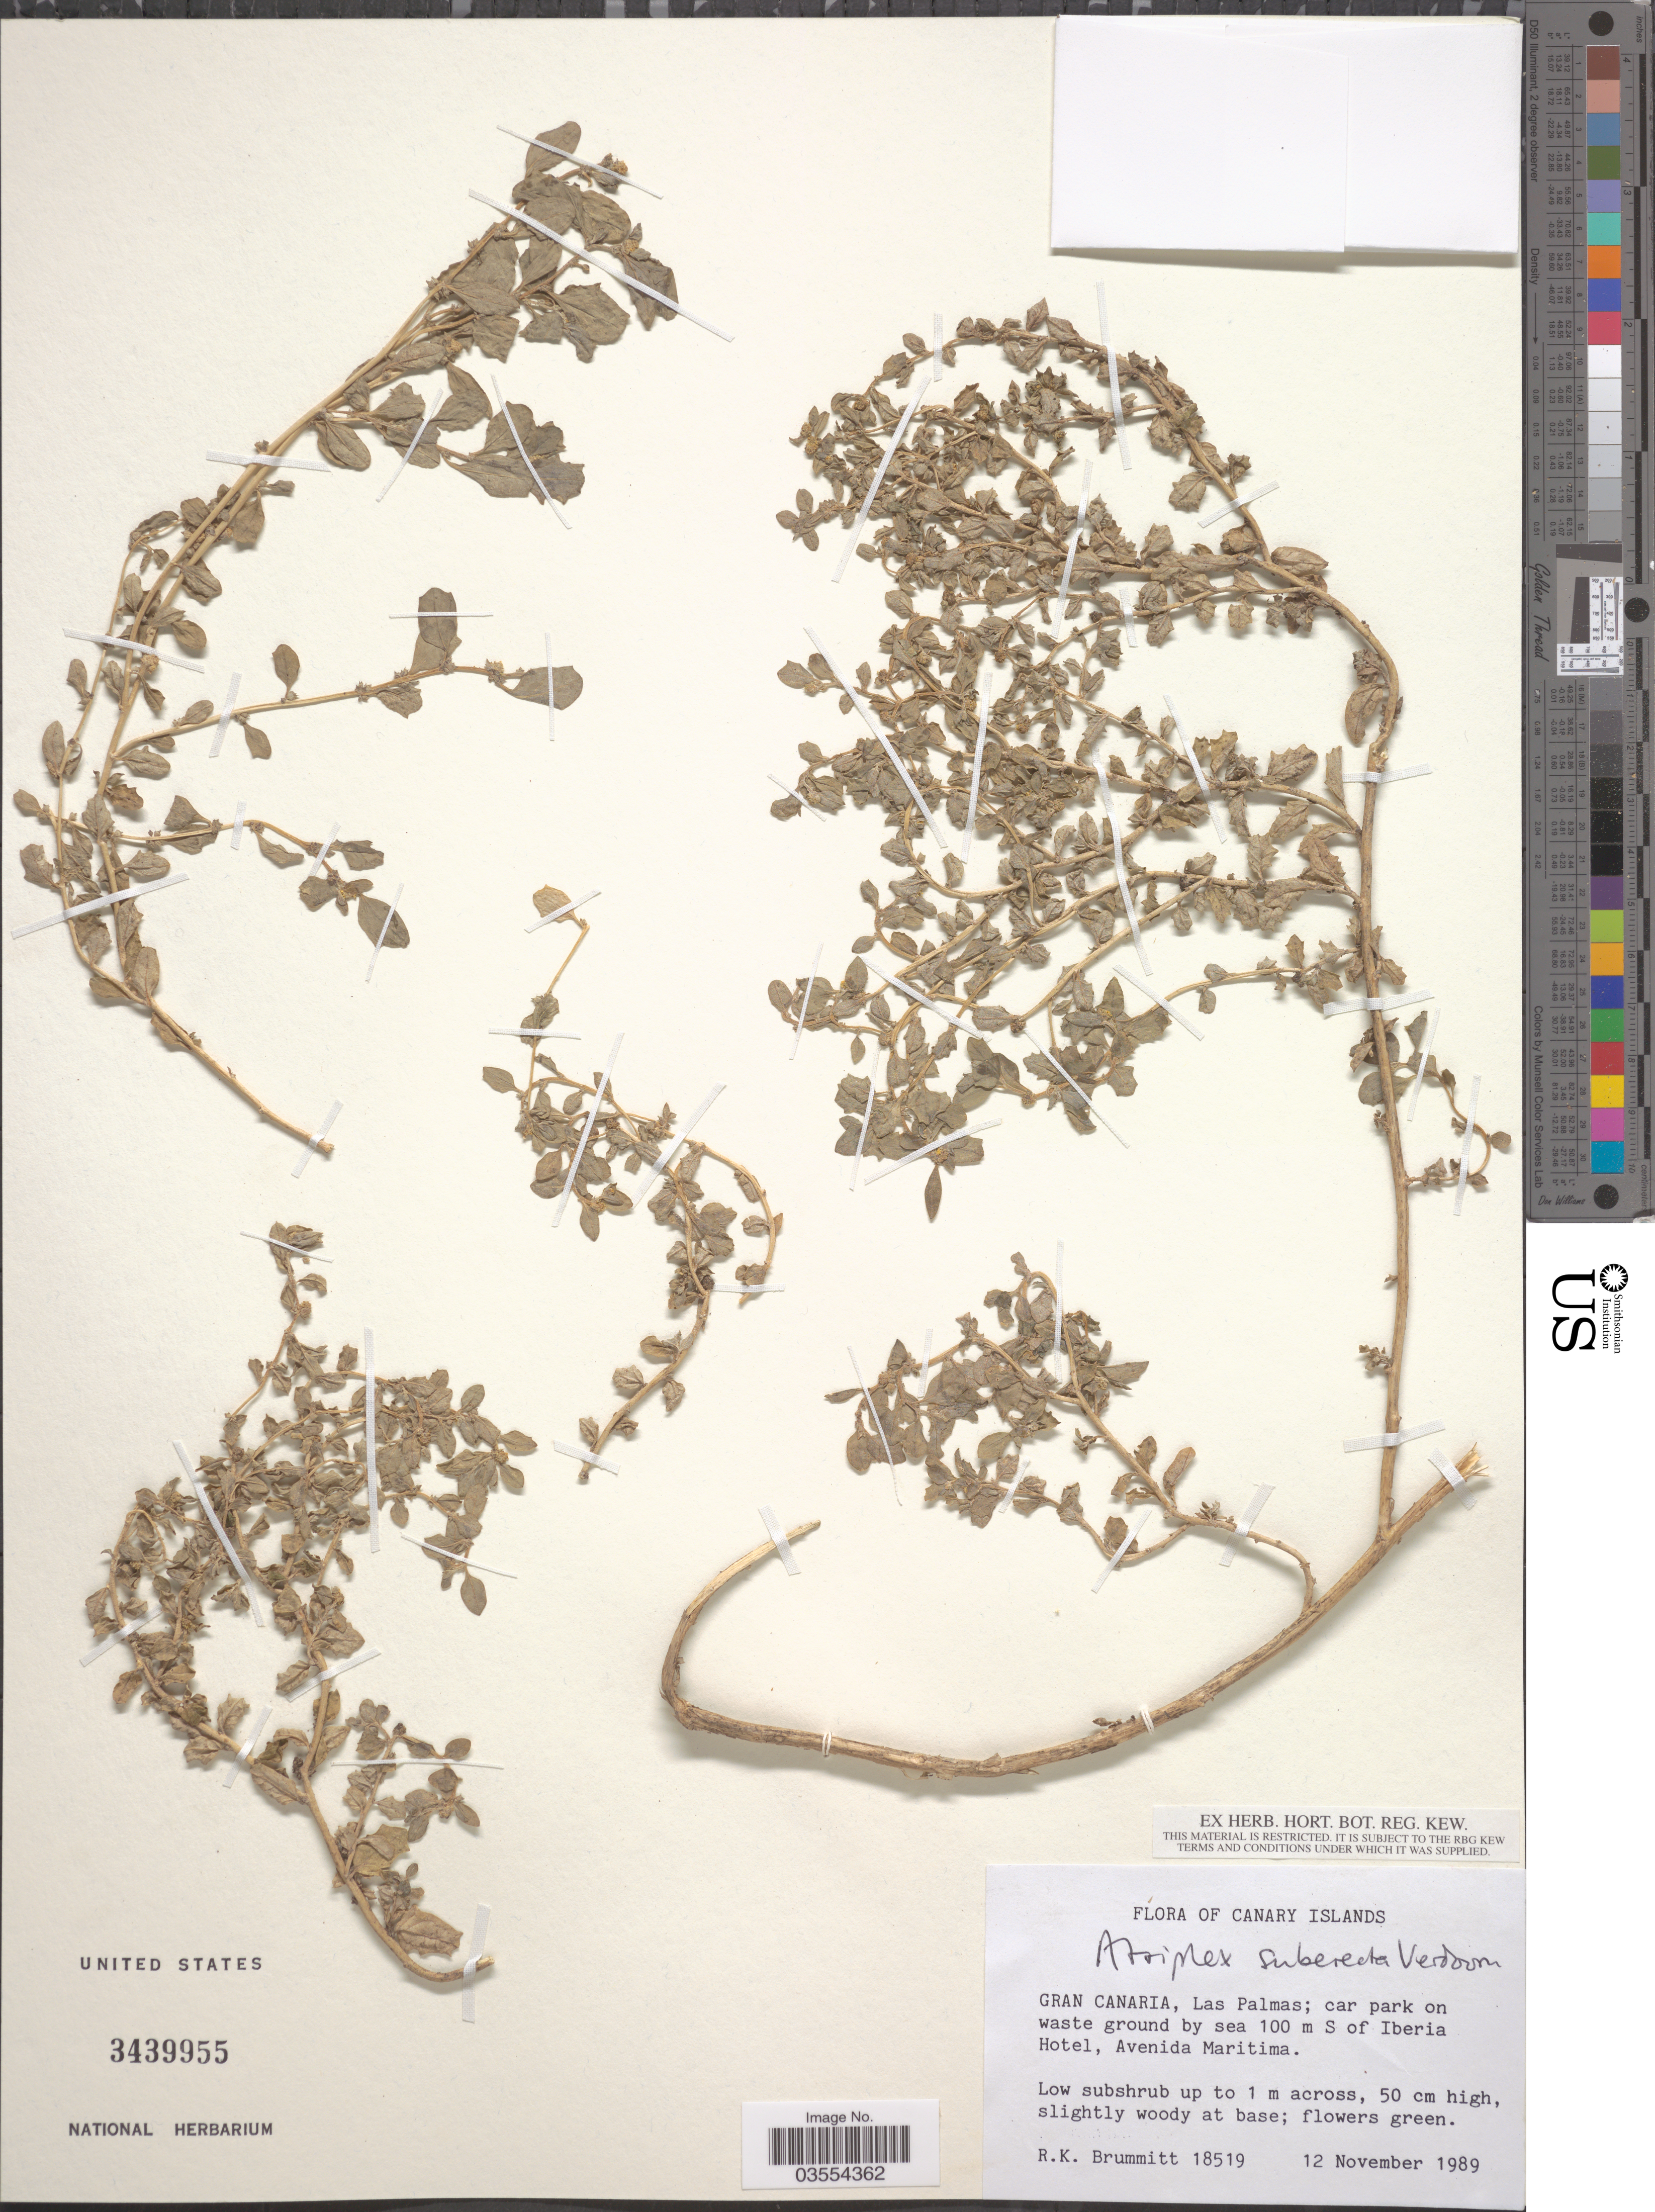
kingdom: Plantae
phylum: Tracheophyta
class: Magnoliopsida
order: Caryophyllales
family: Amaranthaceae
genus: Atriplex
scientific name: Atriplex suberecta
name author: Verd.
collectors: R. K. Brummitt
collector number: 18519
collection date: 1989-11-12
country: Spain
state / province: Canarias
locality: Canary Islands. Gran Canaria, Las Palmas; car park on waste ground by sea 100 m S of Iberia Hotel, Avenida Maritima.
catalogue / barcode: US 3439955